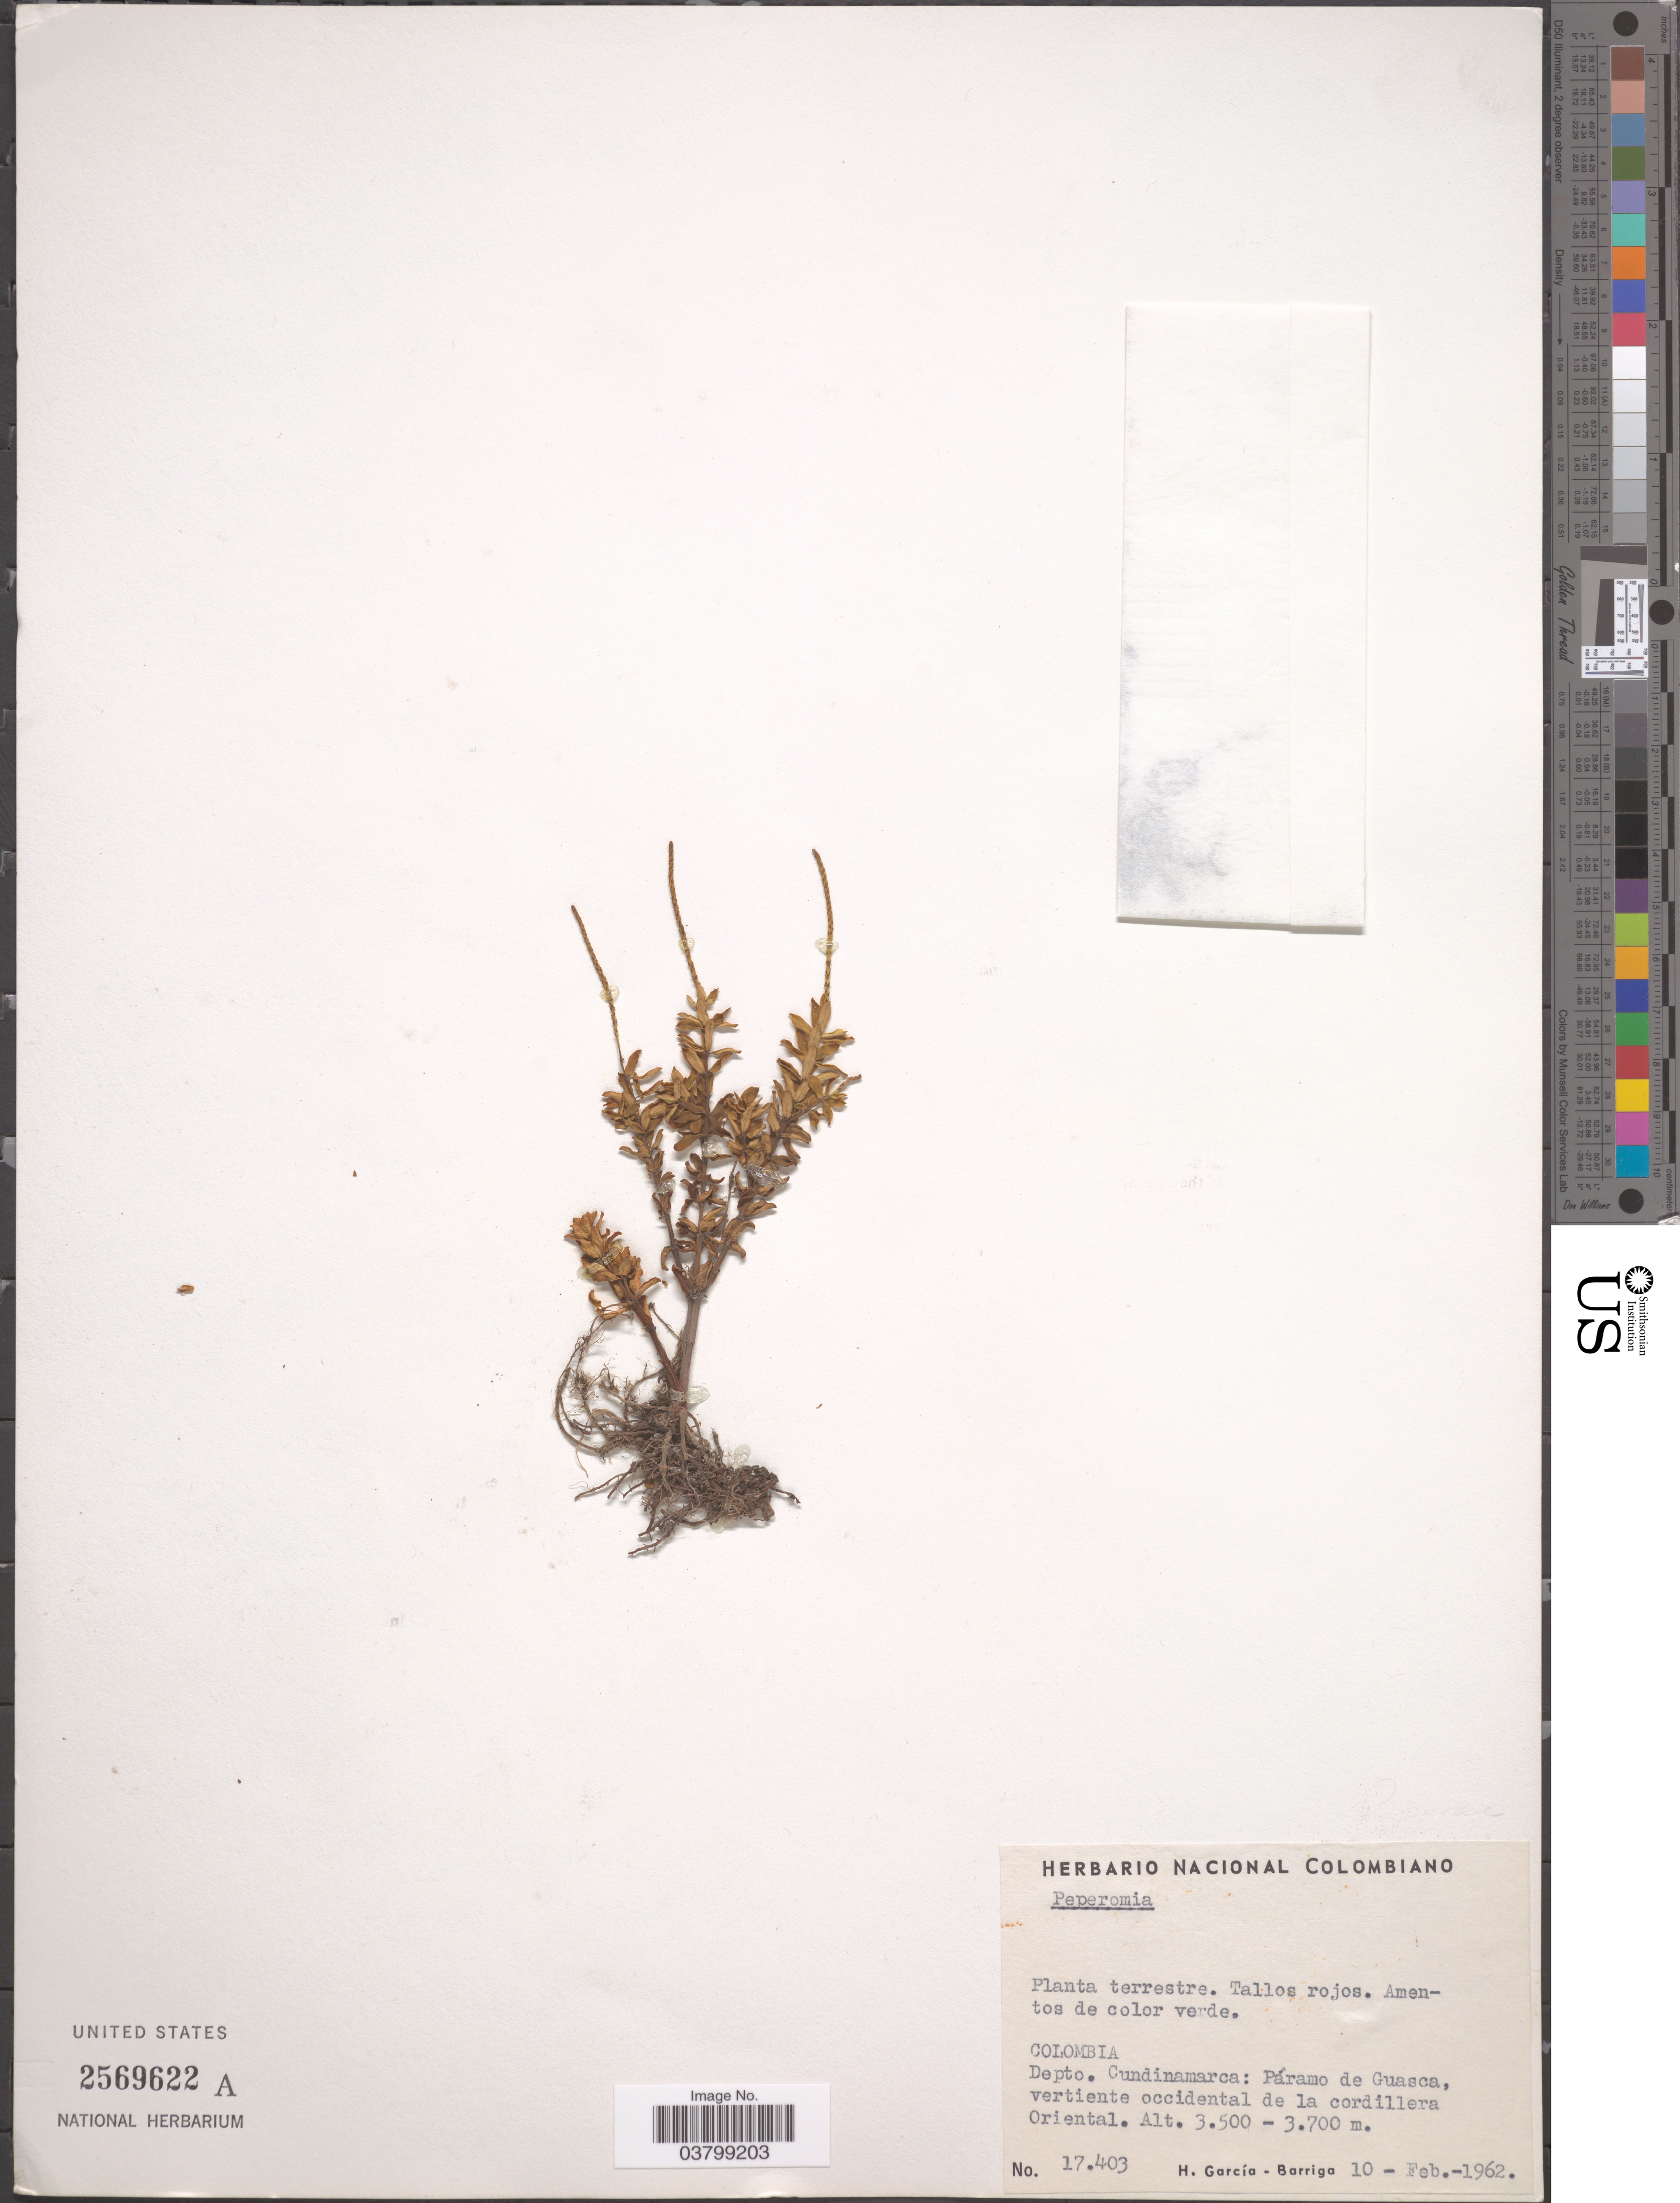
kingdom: Plantae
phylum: Tracheophyta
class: Magnoliopsida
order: Piperales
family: Piperaceae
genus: Peperomia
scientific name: Peperomia microphylla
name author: Kunth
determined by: Jiménez, José Estaban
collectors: H. García Barriga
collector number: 17403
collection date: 1962-02-10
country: Colombia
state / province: Cundinamarca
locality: Depto. Cundinamarca: Páramo de Guasca, vertiente occidental de la cordillera Oriental.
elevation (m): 3500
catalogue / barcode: US 2569622A